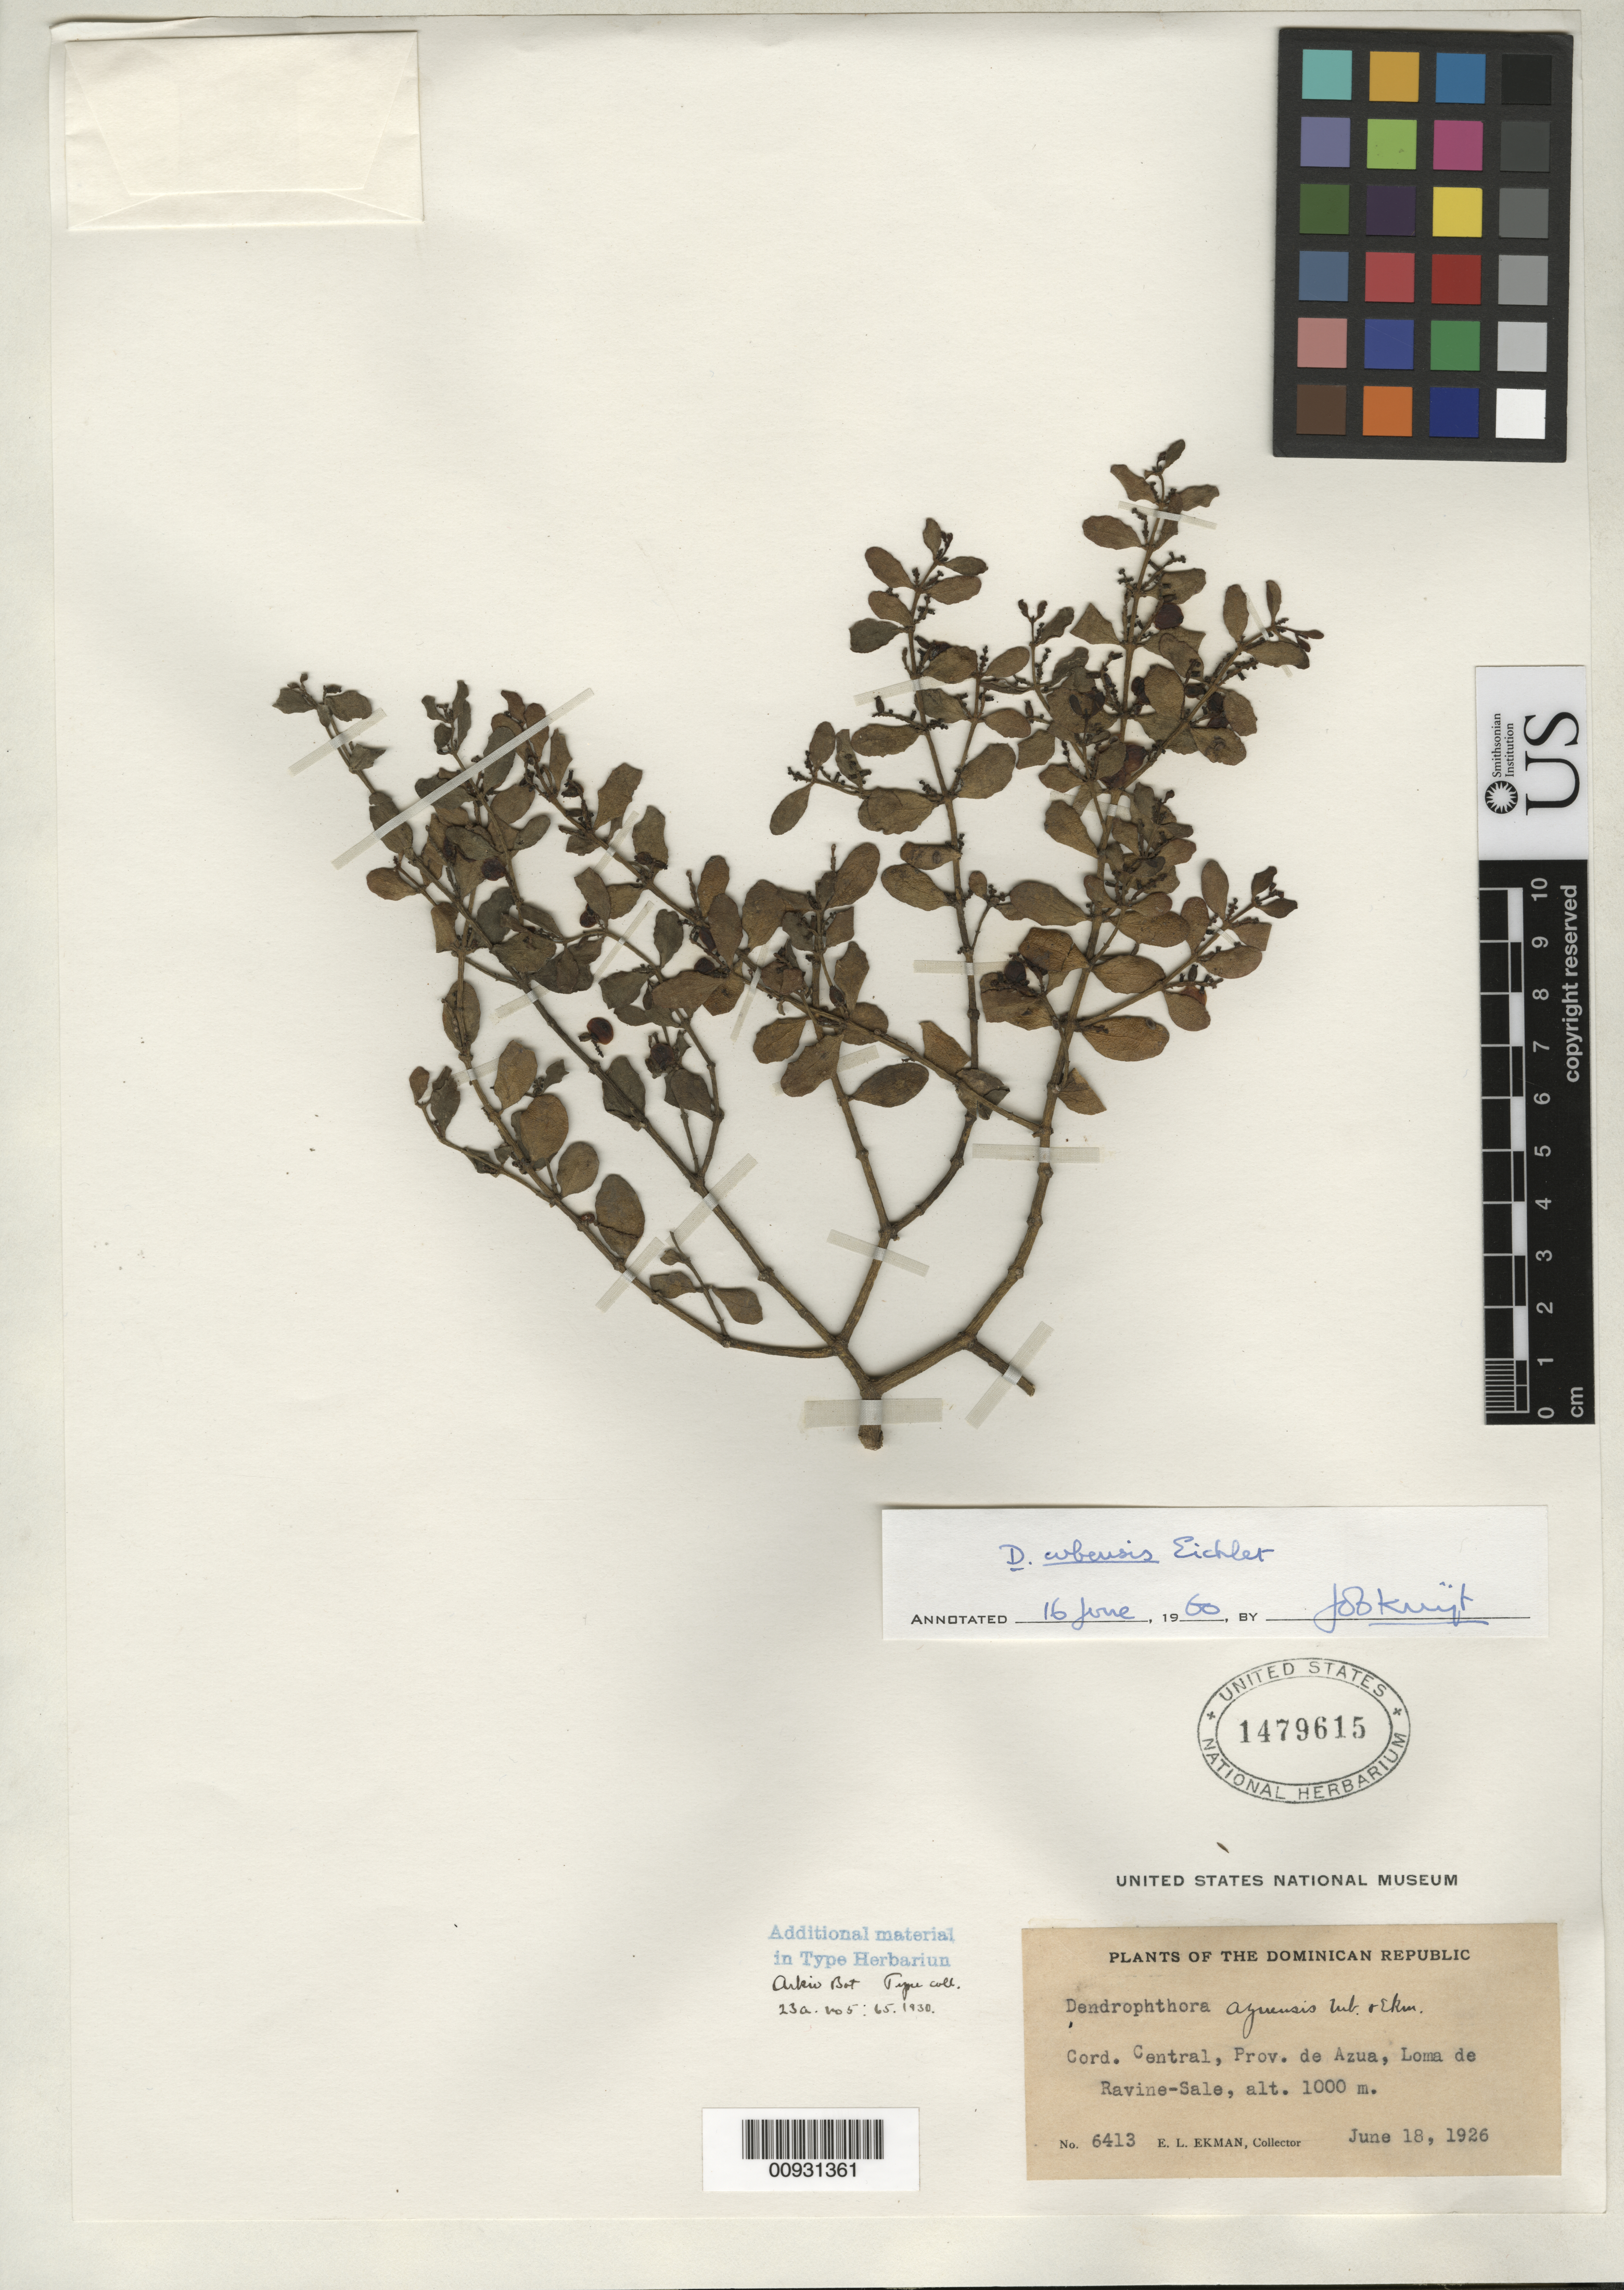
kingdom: Plantae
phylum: Tracheophyta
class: Magnoliopsida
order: Santalales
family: Viscaceae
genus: Dendrophthora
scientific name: Dendrophthora azuensis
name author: Urb. & Ekman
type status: Isotype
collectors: E. L. Ekman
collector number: H 6413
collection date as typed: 18 Jun 1926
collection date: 1926-06-18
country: Dominican Republic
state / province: Azua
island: Hispaniola Island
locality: Cordillera Central, Loma de Ravine-Sale.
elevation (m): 1000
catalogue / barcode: US 1479615